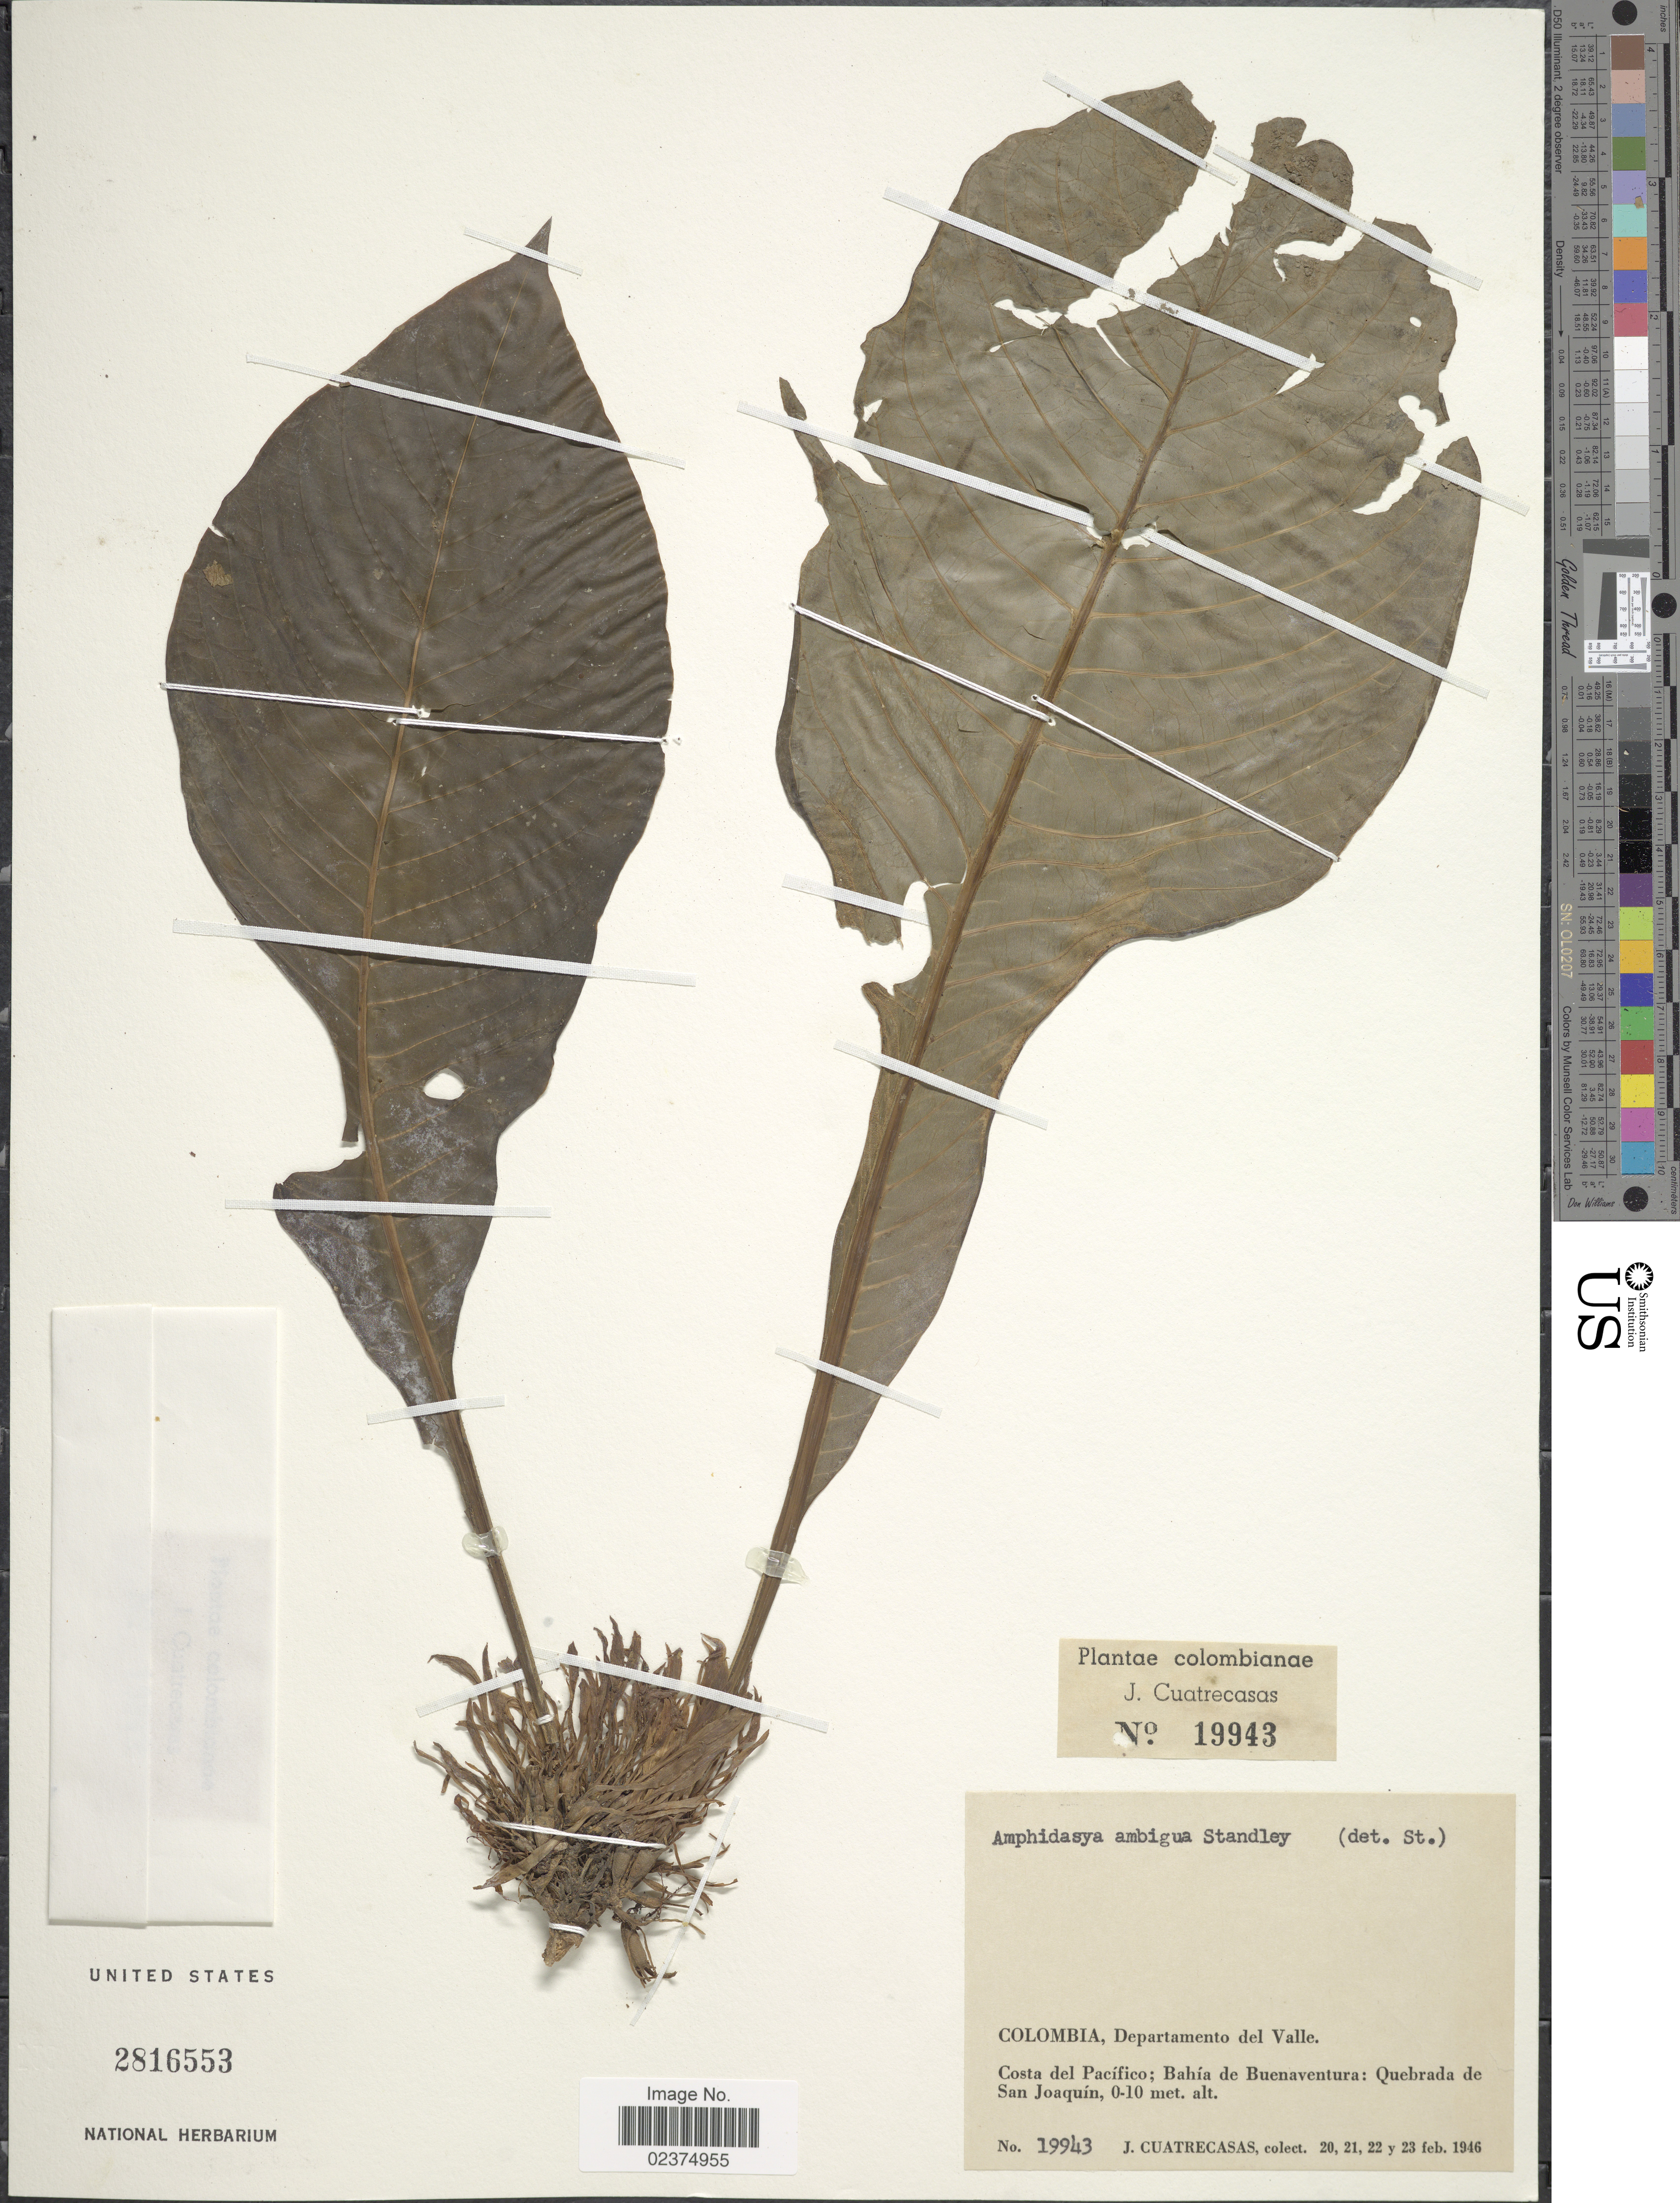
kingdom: Plantae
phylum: Tracheophyta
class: Magnoliopsida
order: Gentianales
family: Rubiaceae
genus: Amphidasya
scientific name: Amphidasya ambigua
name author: Standl.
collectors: J. Cuatrecasas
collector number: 19943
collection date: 1946-02-20/1946-02-23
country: Colombia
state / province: Valle del Cauca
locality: Departmento del Valle, Costa del Pacifico; Bahia de Buenaventura; Quebrada de San Joaquin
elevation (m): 0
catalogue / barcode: US 2816553